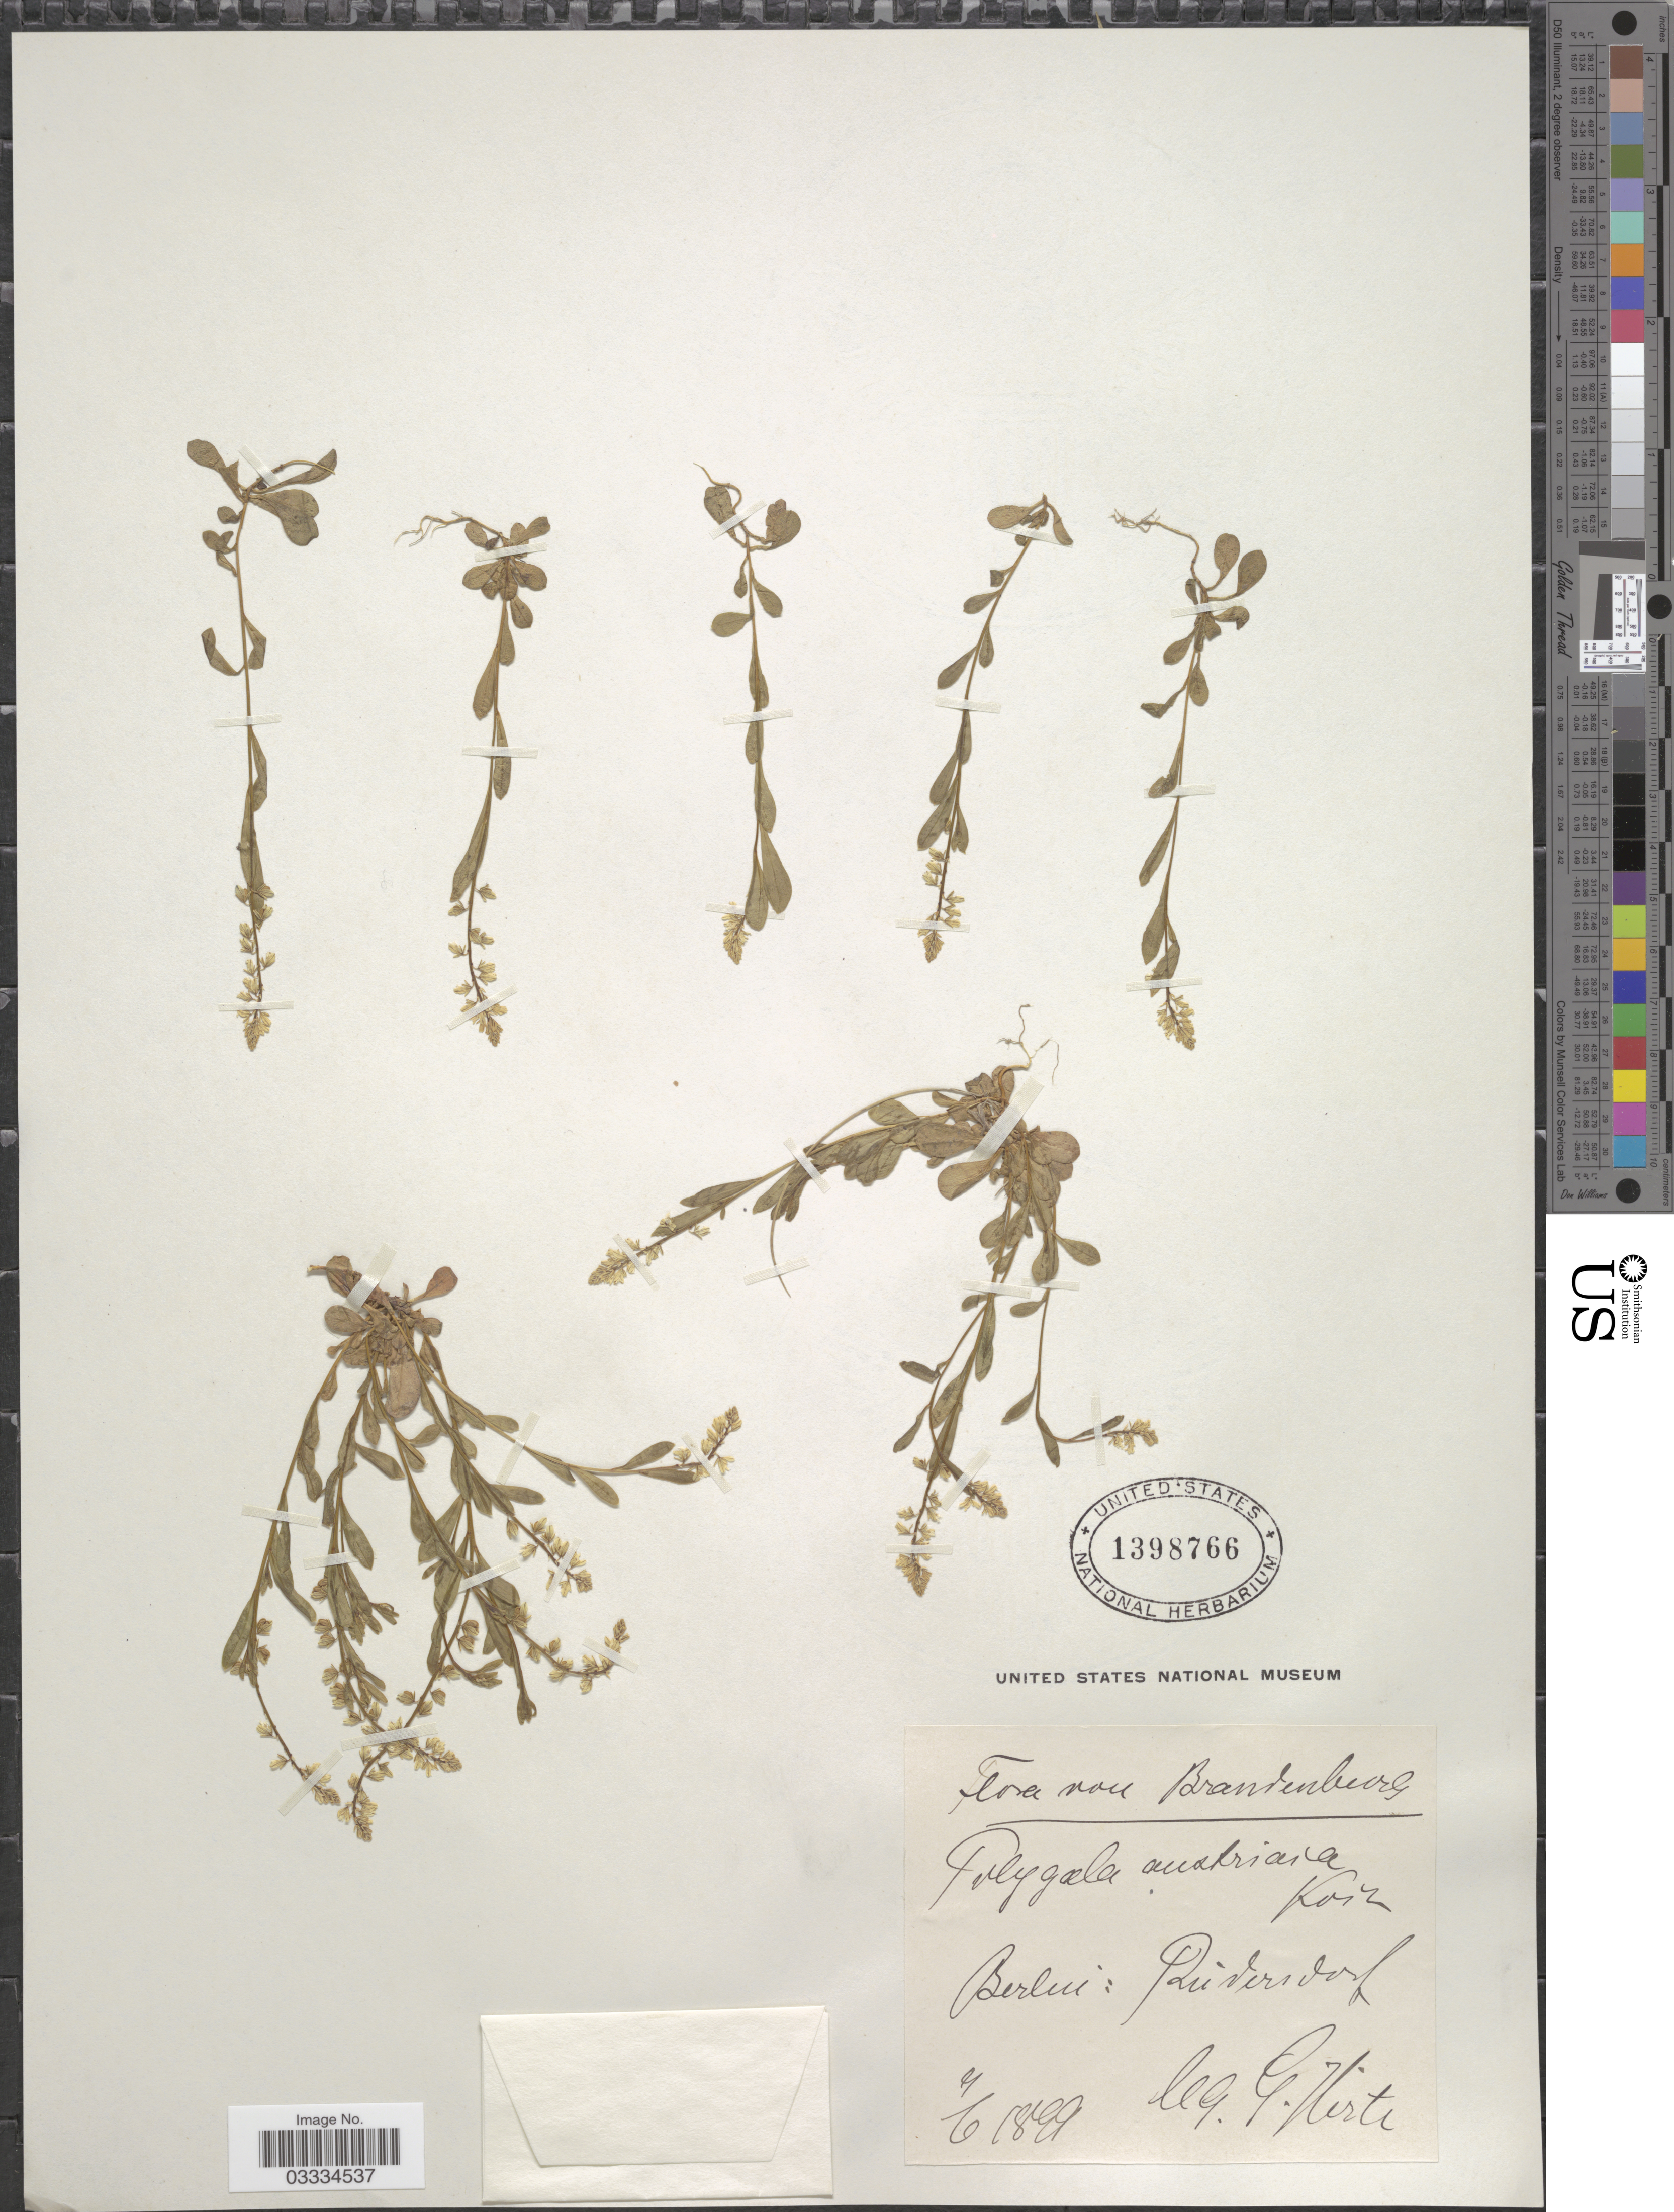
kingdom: Plantae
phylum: Tracheophyta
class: Magnoliopsida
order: Fabales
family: Polygalaceae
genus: Polygala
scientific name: Polygala austriaca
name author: Crantz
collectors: G. Herte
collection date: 1899-06-04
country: Germany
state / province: Berlin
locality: Rudersdorf.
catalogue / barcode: US 1398766